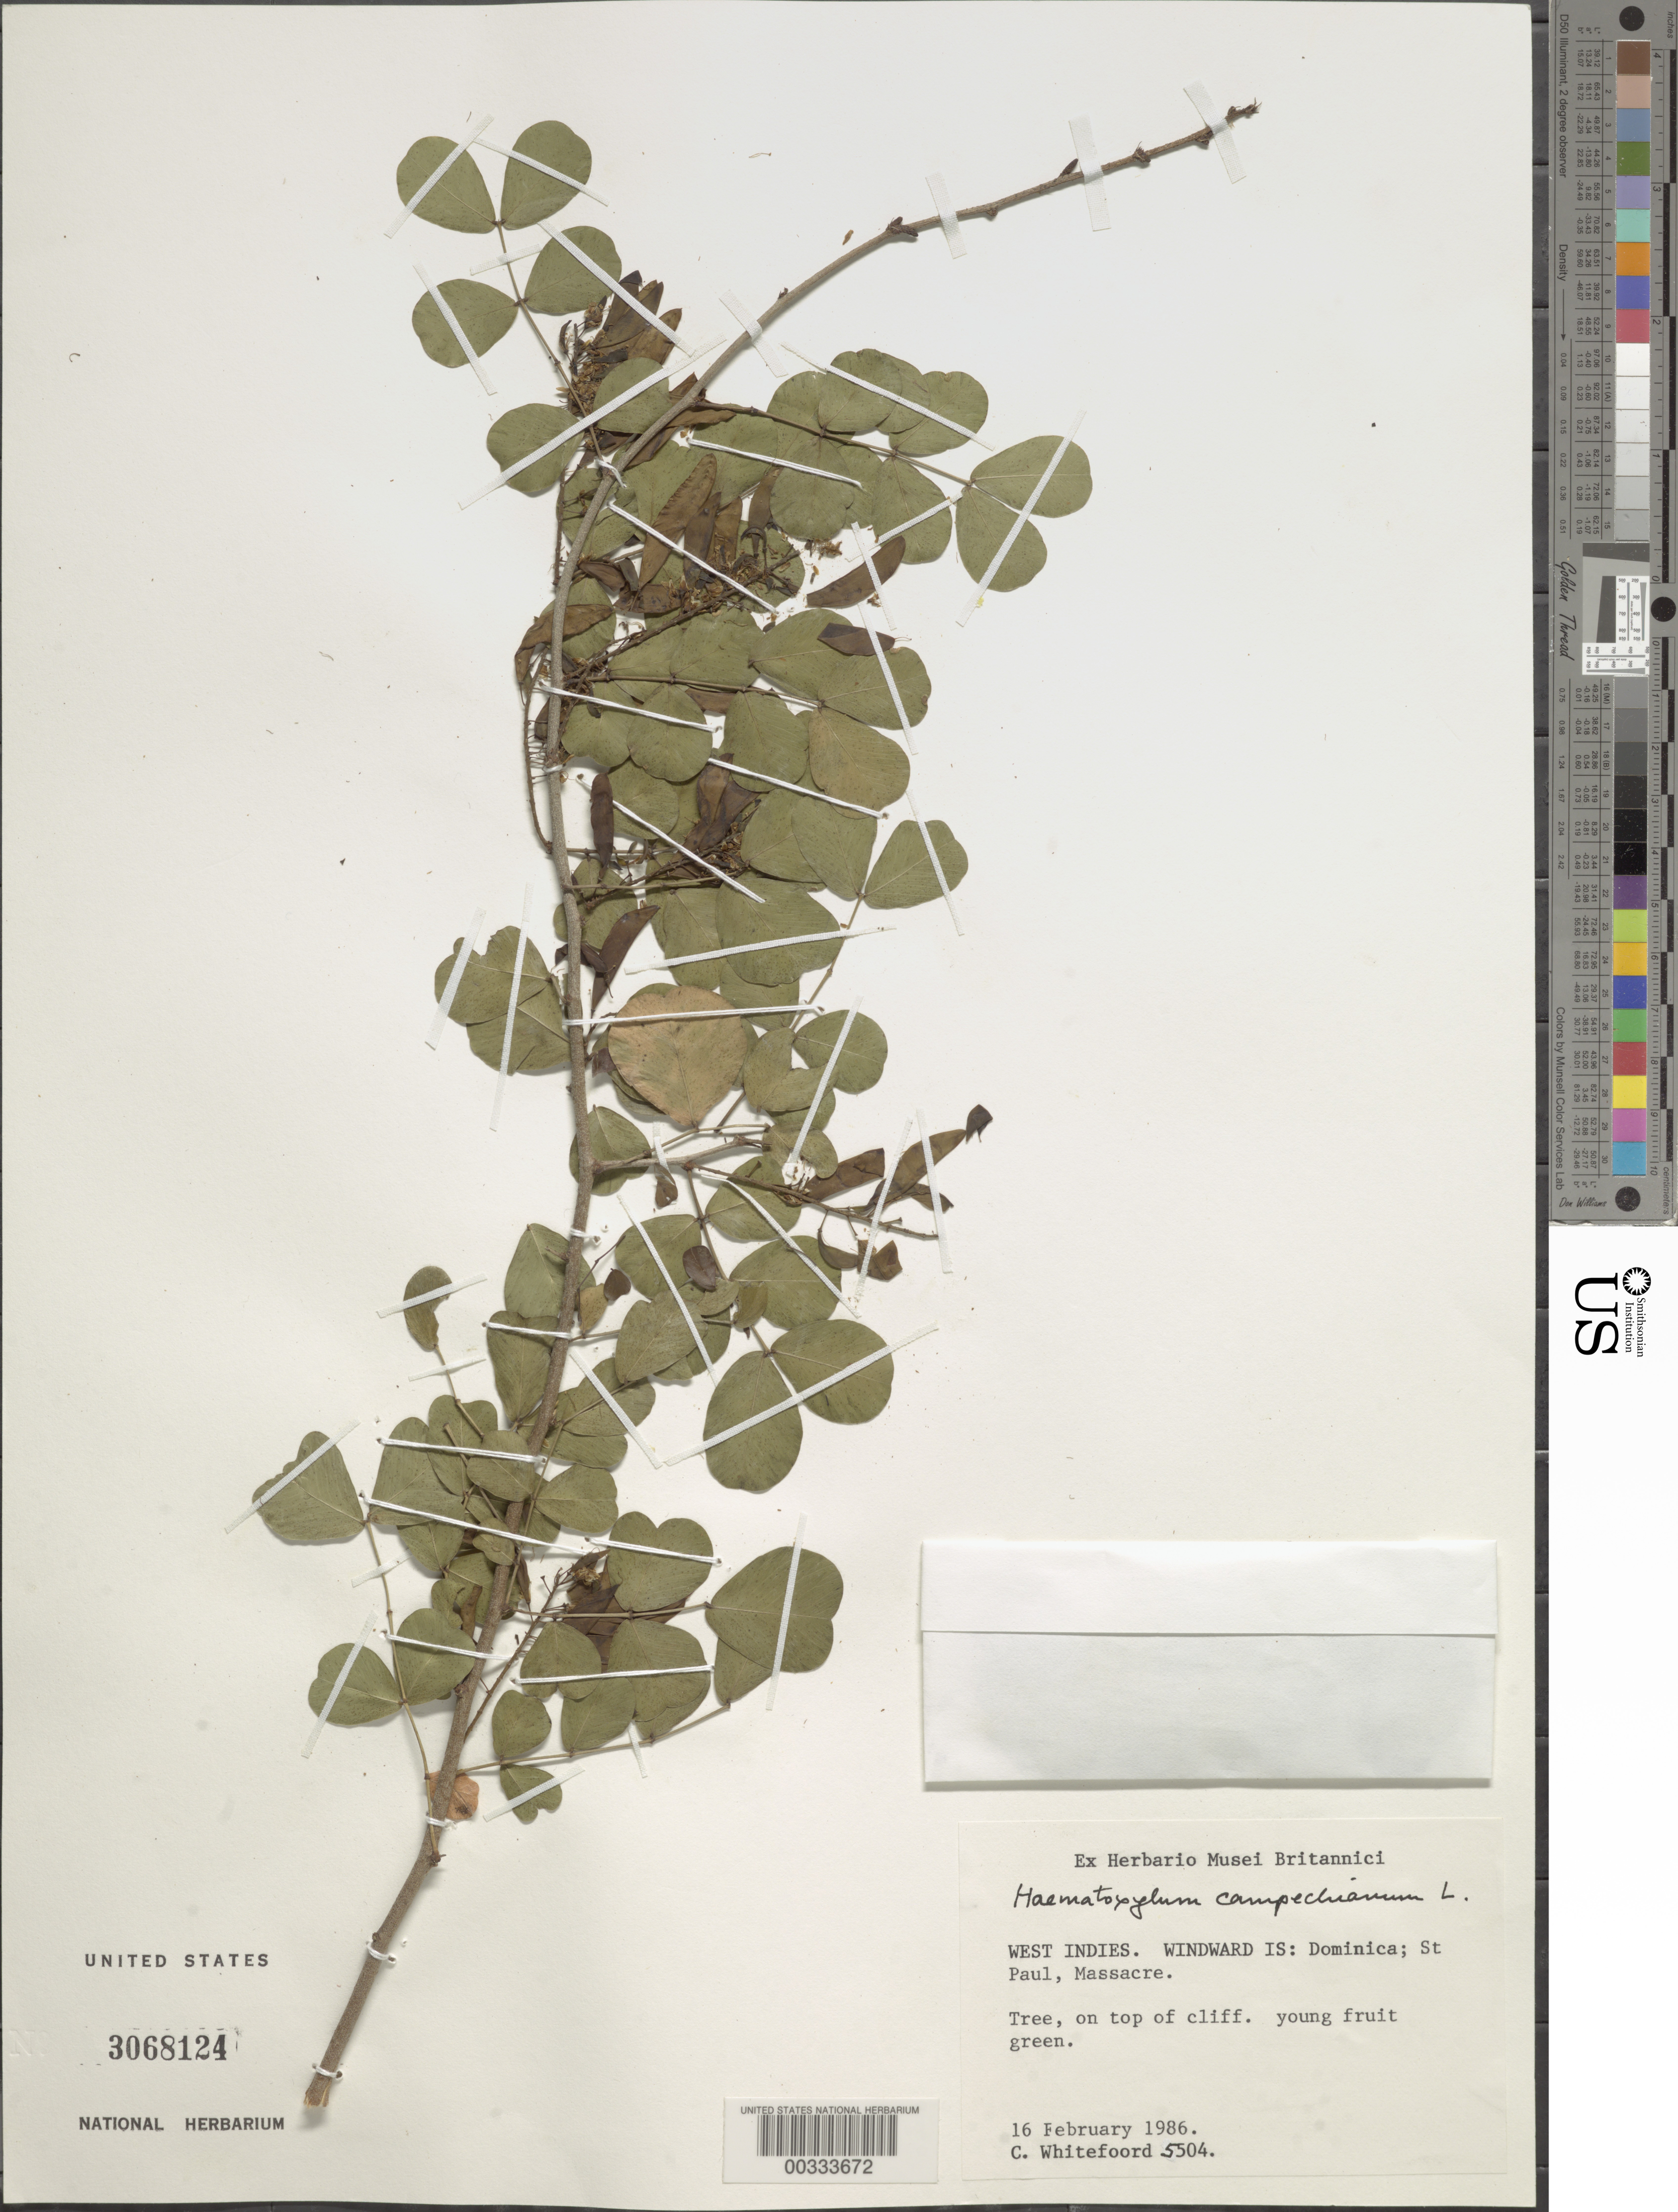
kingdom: Plantae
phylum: Tracheophyta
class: Magnoliopsida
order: Fabales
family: Fabaceae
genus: Haematoxylum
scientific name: Haematoxylum campechianum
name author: L.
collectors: C. Whitefoord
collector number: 5504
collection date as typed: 16 Feb 1986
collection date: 1986-02-16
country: Dominica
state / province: St. Paul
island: Dominica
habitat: On top of cliff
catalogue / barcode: US 3068124